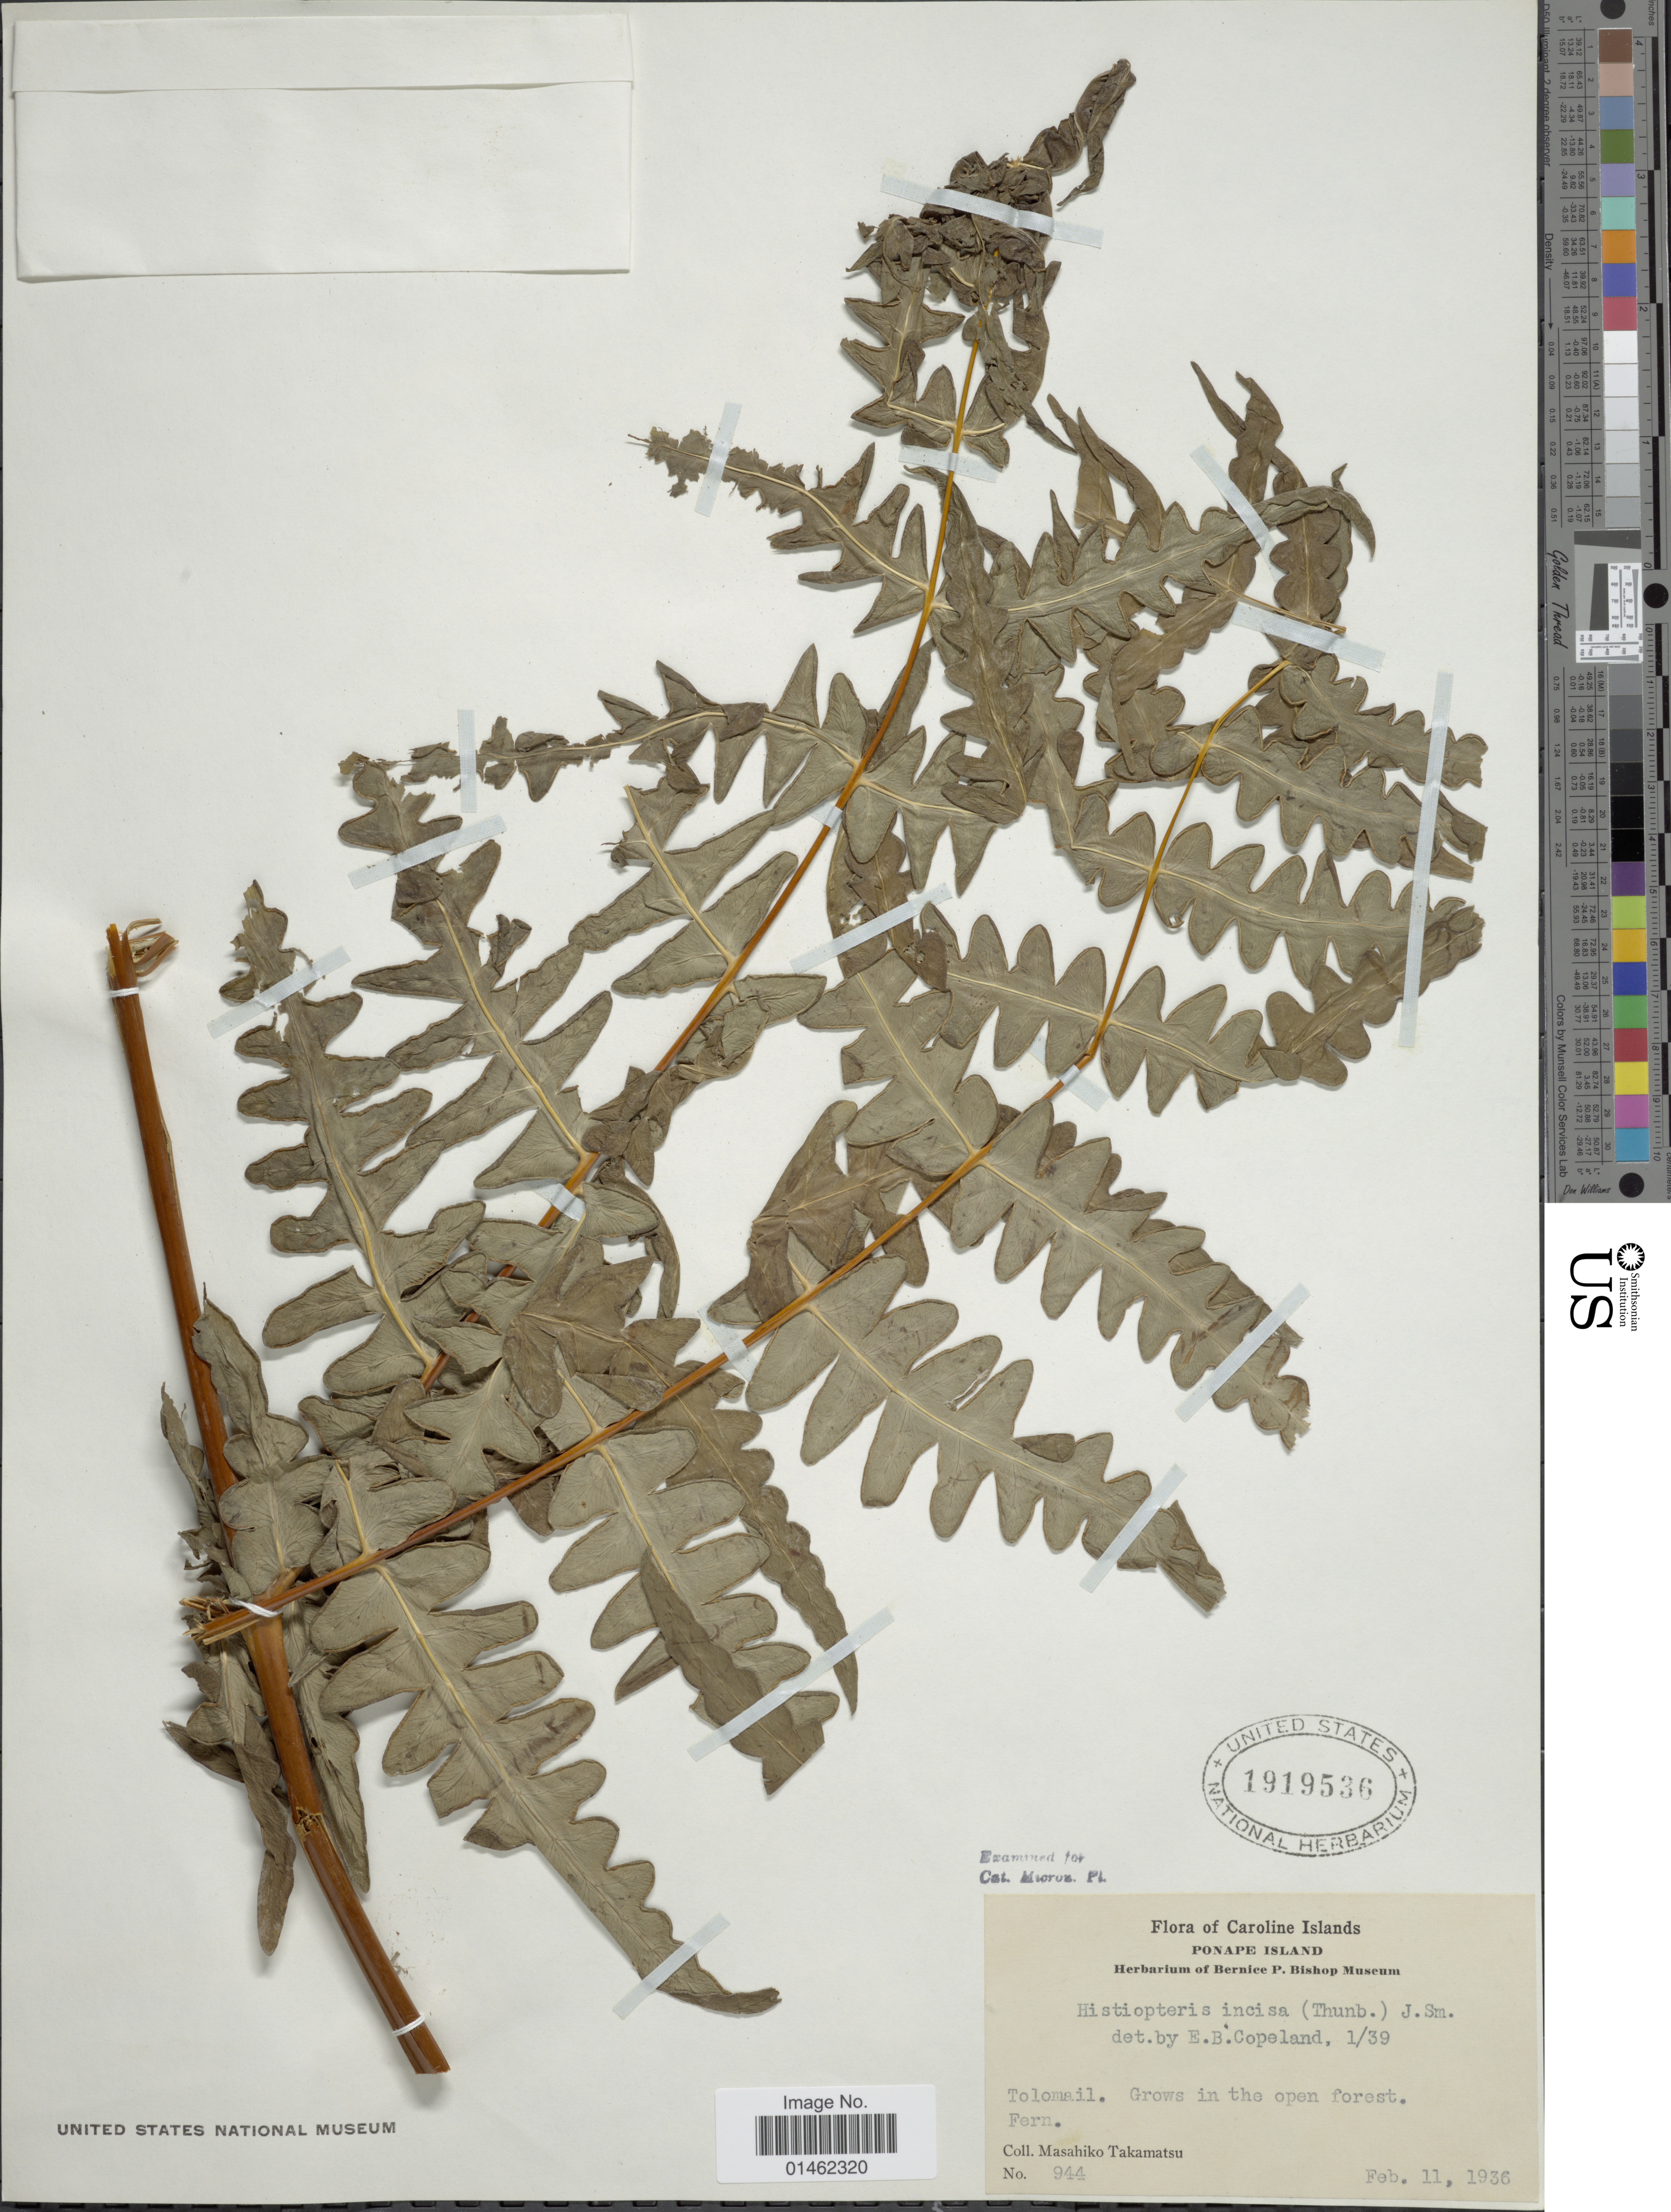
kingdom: Plantae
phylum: Tracheophyta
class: Polypodiopsida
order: Polypodiales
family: Dennstaedtiaceae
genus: Histiopteris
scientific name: Histiopteris incisa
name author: (Thunb.) J. Sm.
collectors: M. Takamatsu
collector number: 944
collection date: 1936-02-11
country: Micronesia, Federated States of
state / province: Pohnpei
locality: Caroline Islands, Ponape, Island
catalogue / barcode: US 1919536